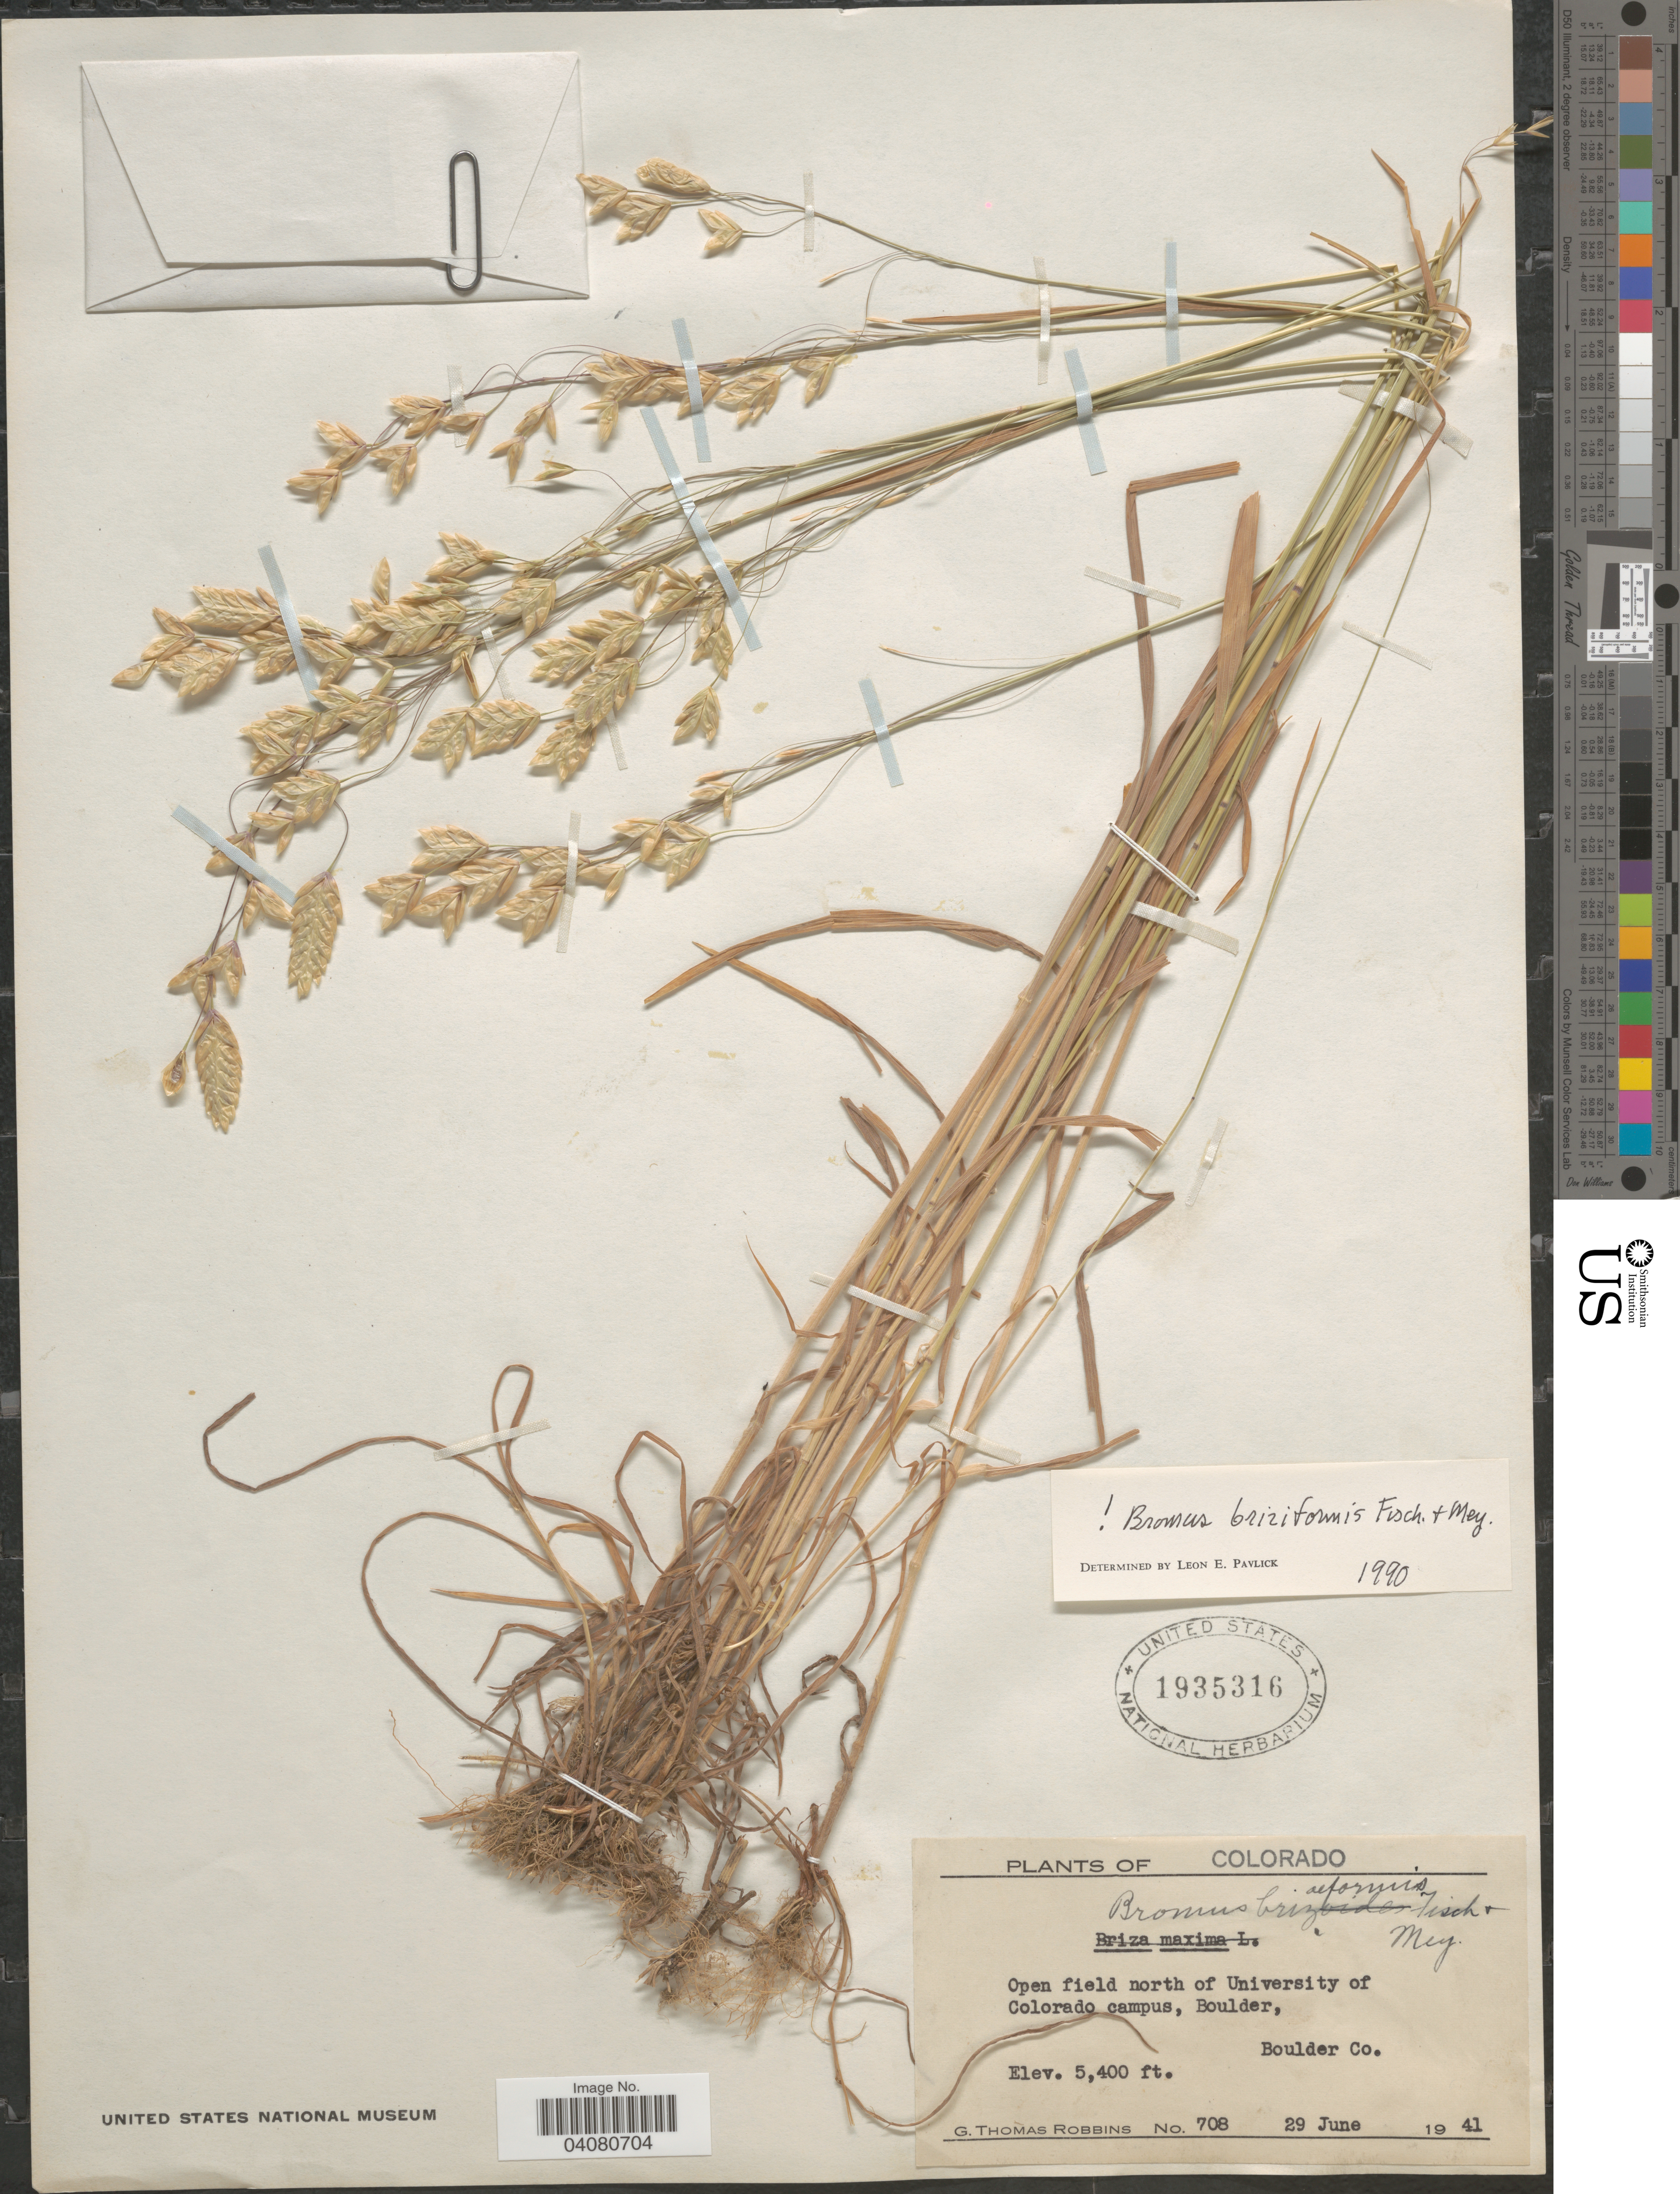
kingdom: Plantae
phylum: Tracheophyta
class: Liliopsida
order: Poales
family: Poaceae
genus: Bromus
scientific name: Bromus briziformis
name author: Fisch. & C.A. Mey.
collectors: G. T. Robbins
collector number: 708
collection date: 1941-06-29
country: United States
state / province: Colorado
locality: Open field north of University of Colorado campus, Boulder, Boulder Co.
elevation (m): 1646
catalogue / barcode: US 1935316